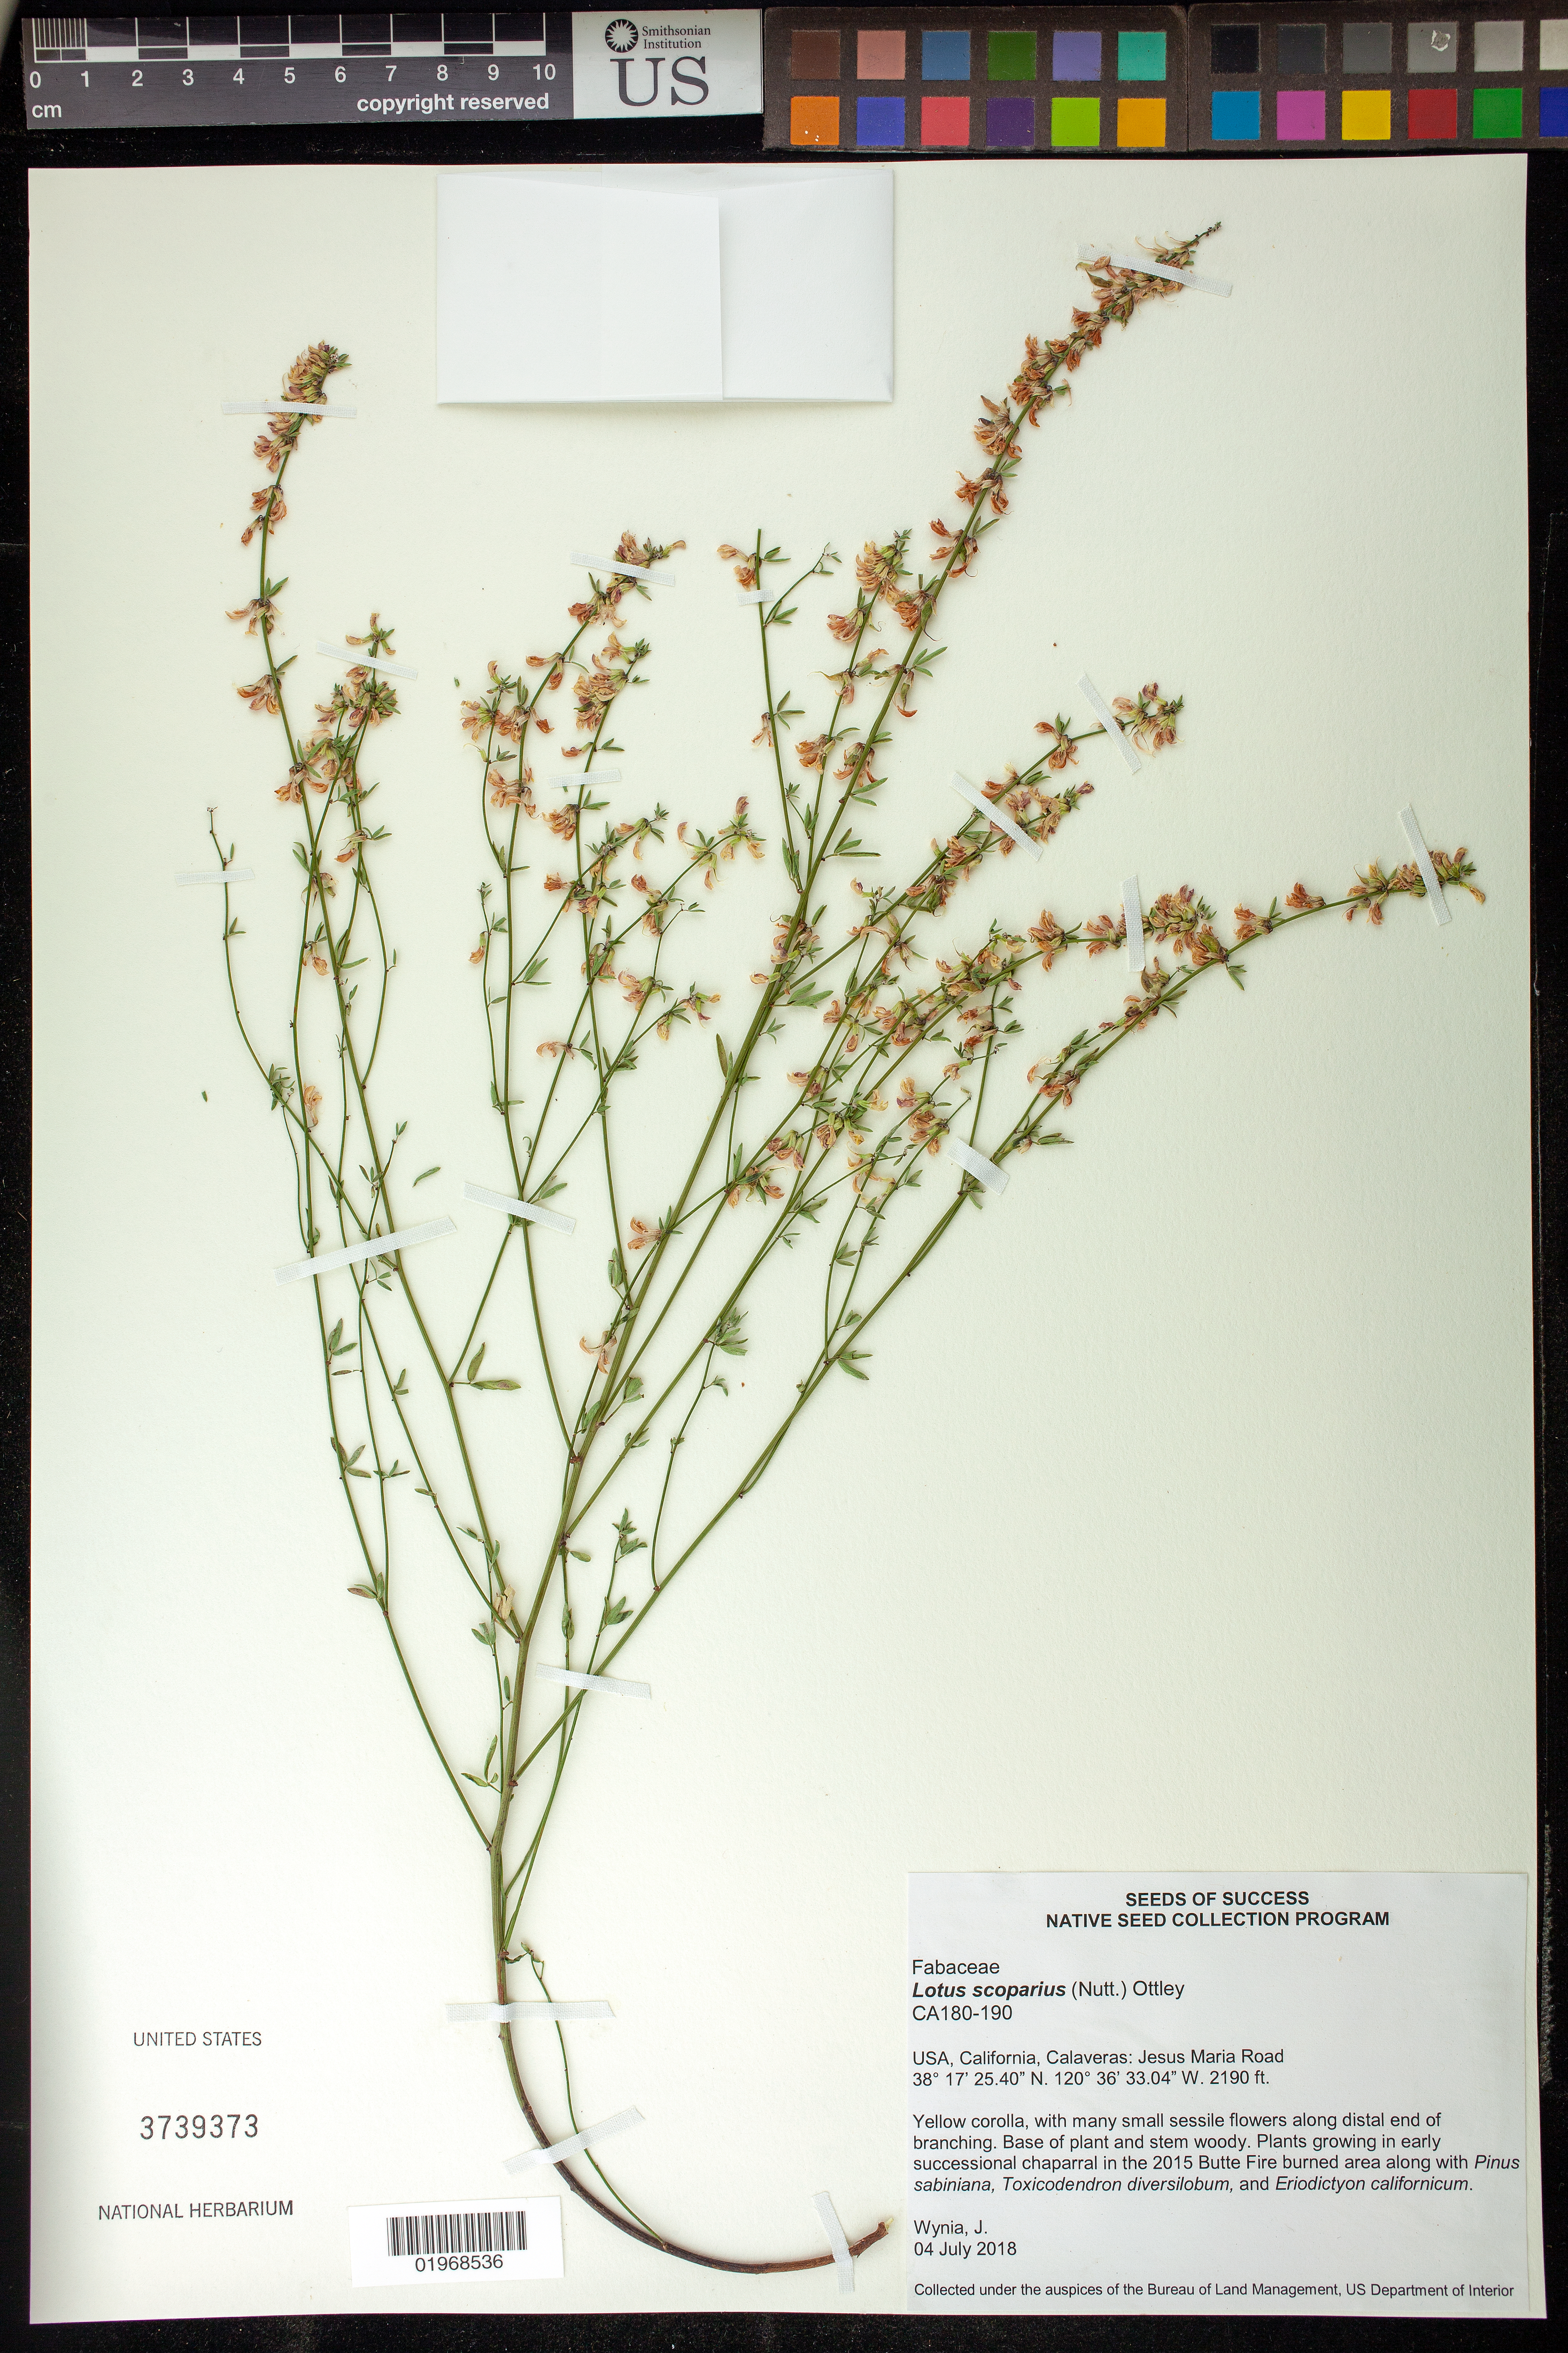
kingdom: Plantae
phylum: Tracheophyta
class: Magnoliopsida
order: Fabales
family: Fabaceae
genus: Lotus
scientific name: Lotus scoparius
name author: (Torr. & A. Gray) Ottley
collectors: J. Wynia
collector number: CA180-190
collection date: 2018-07-04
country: United States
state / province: California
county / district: Calaveras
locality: Jesus Maria Road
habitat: burned area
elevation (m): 668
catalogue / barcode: US 3739373